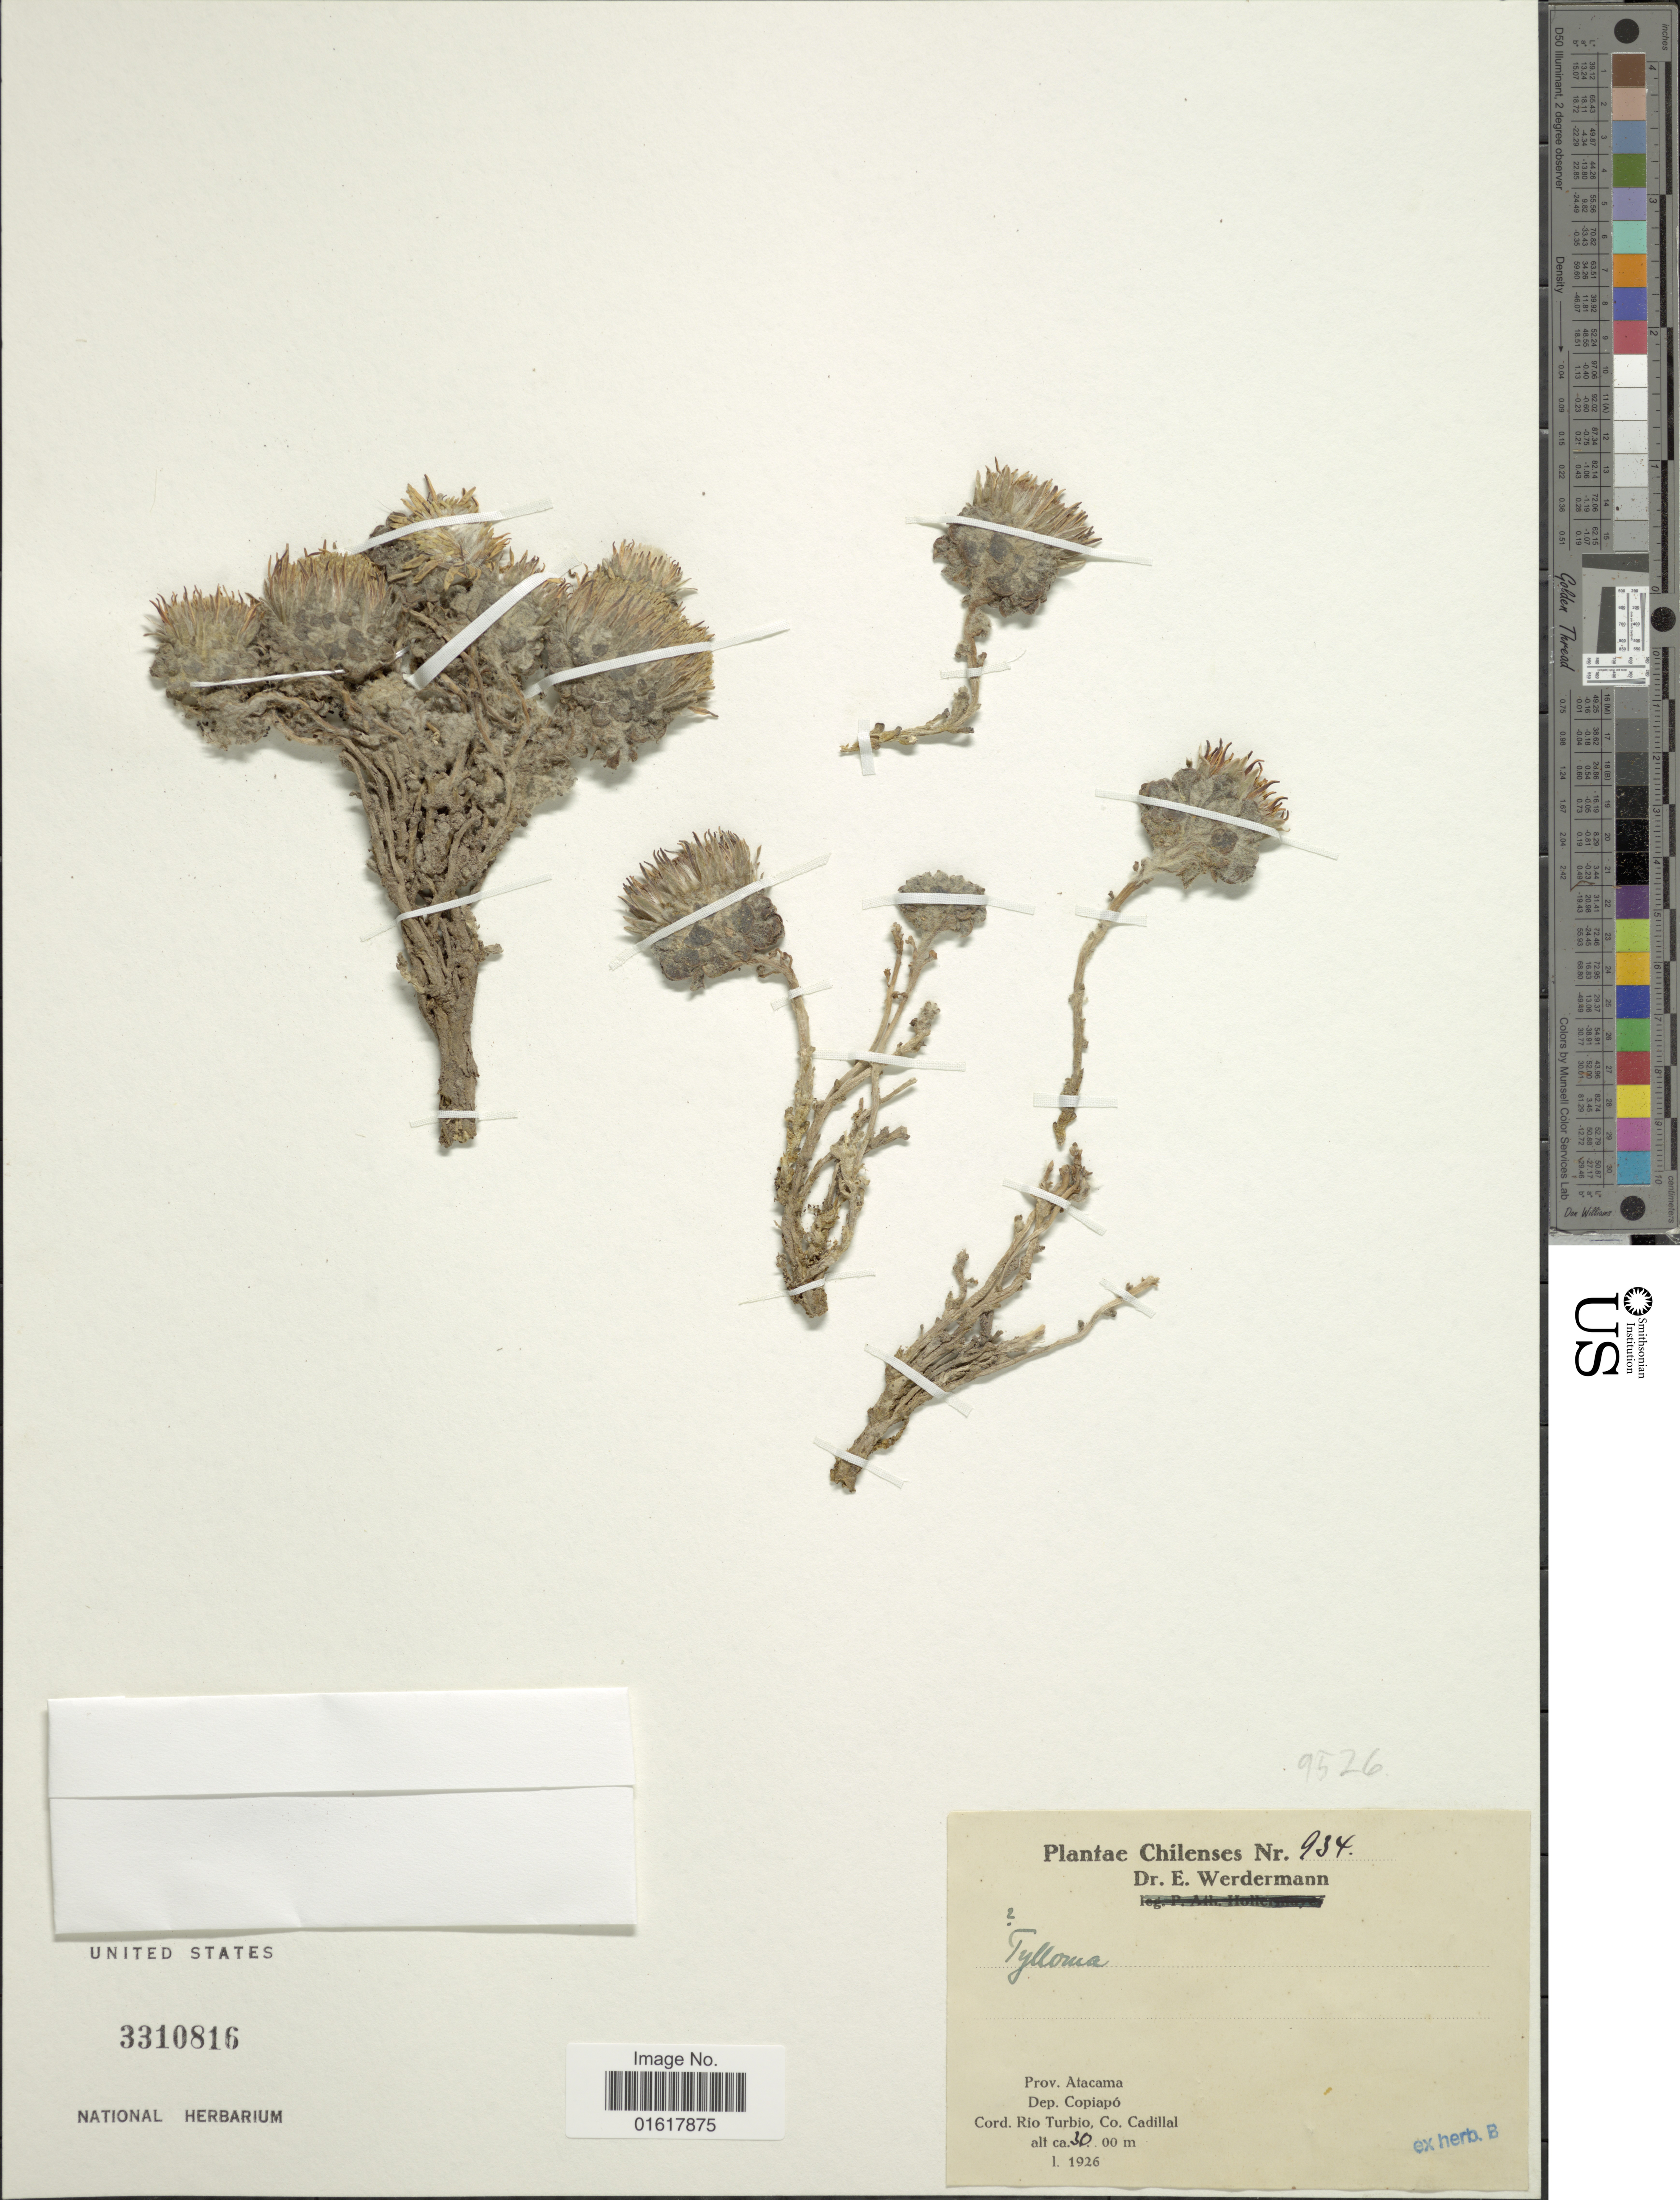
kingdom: Plantae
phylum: Tracheophyta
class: Magnoliopsida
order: Asterales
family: Asteraceae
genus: Chaetanthera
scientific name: Chaetanthera sp.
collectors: E. Werdermann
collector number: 934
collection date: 1926-01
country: Chile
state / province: Atacama (III)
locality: Dep. Copiapó. Cord. Rio Turbio, Co. Cadillal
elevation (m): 3000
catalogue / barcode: US 3310816